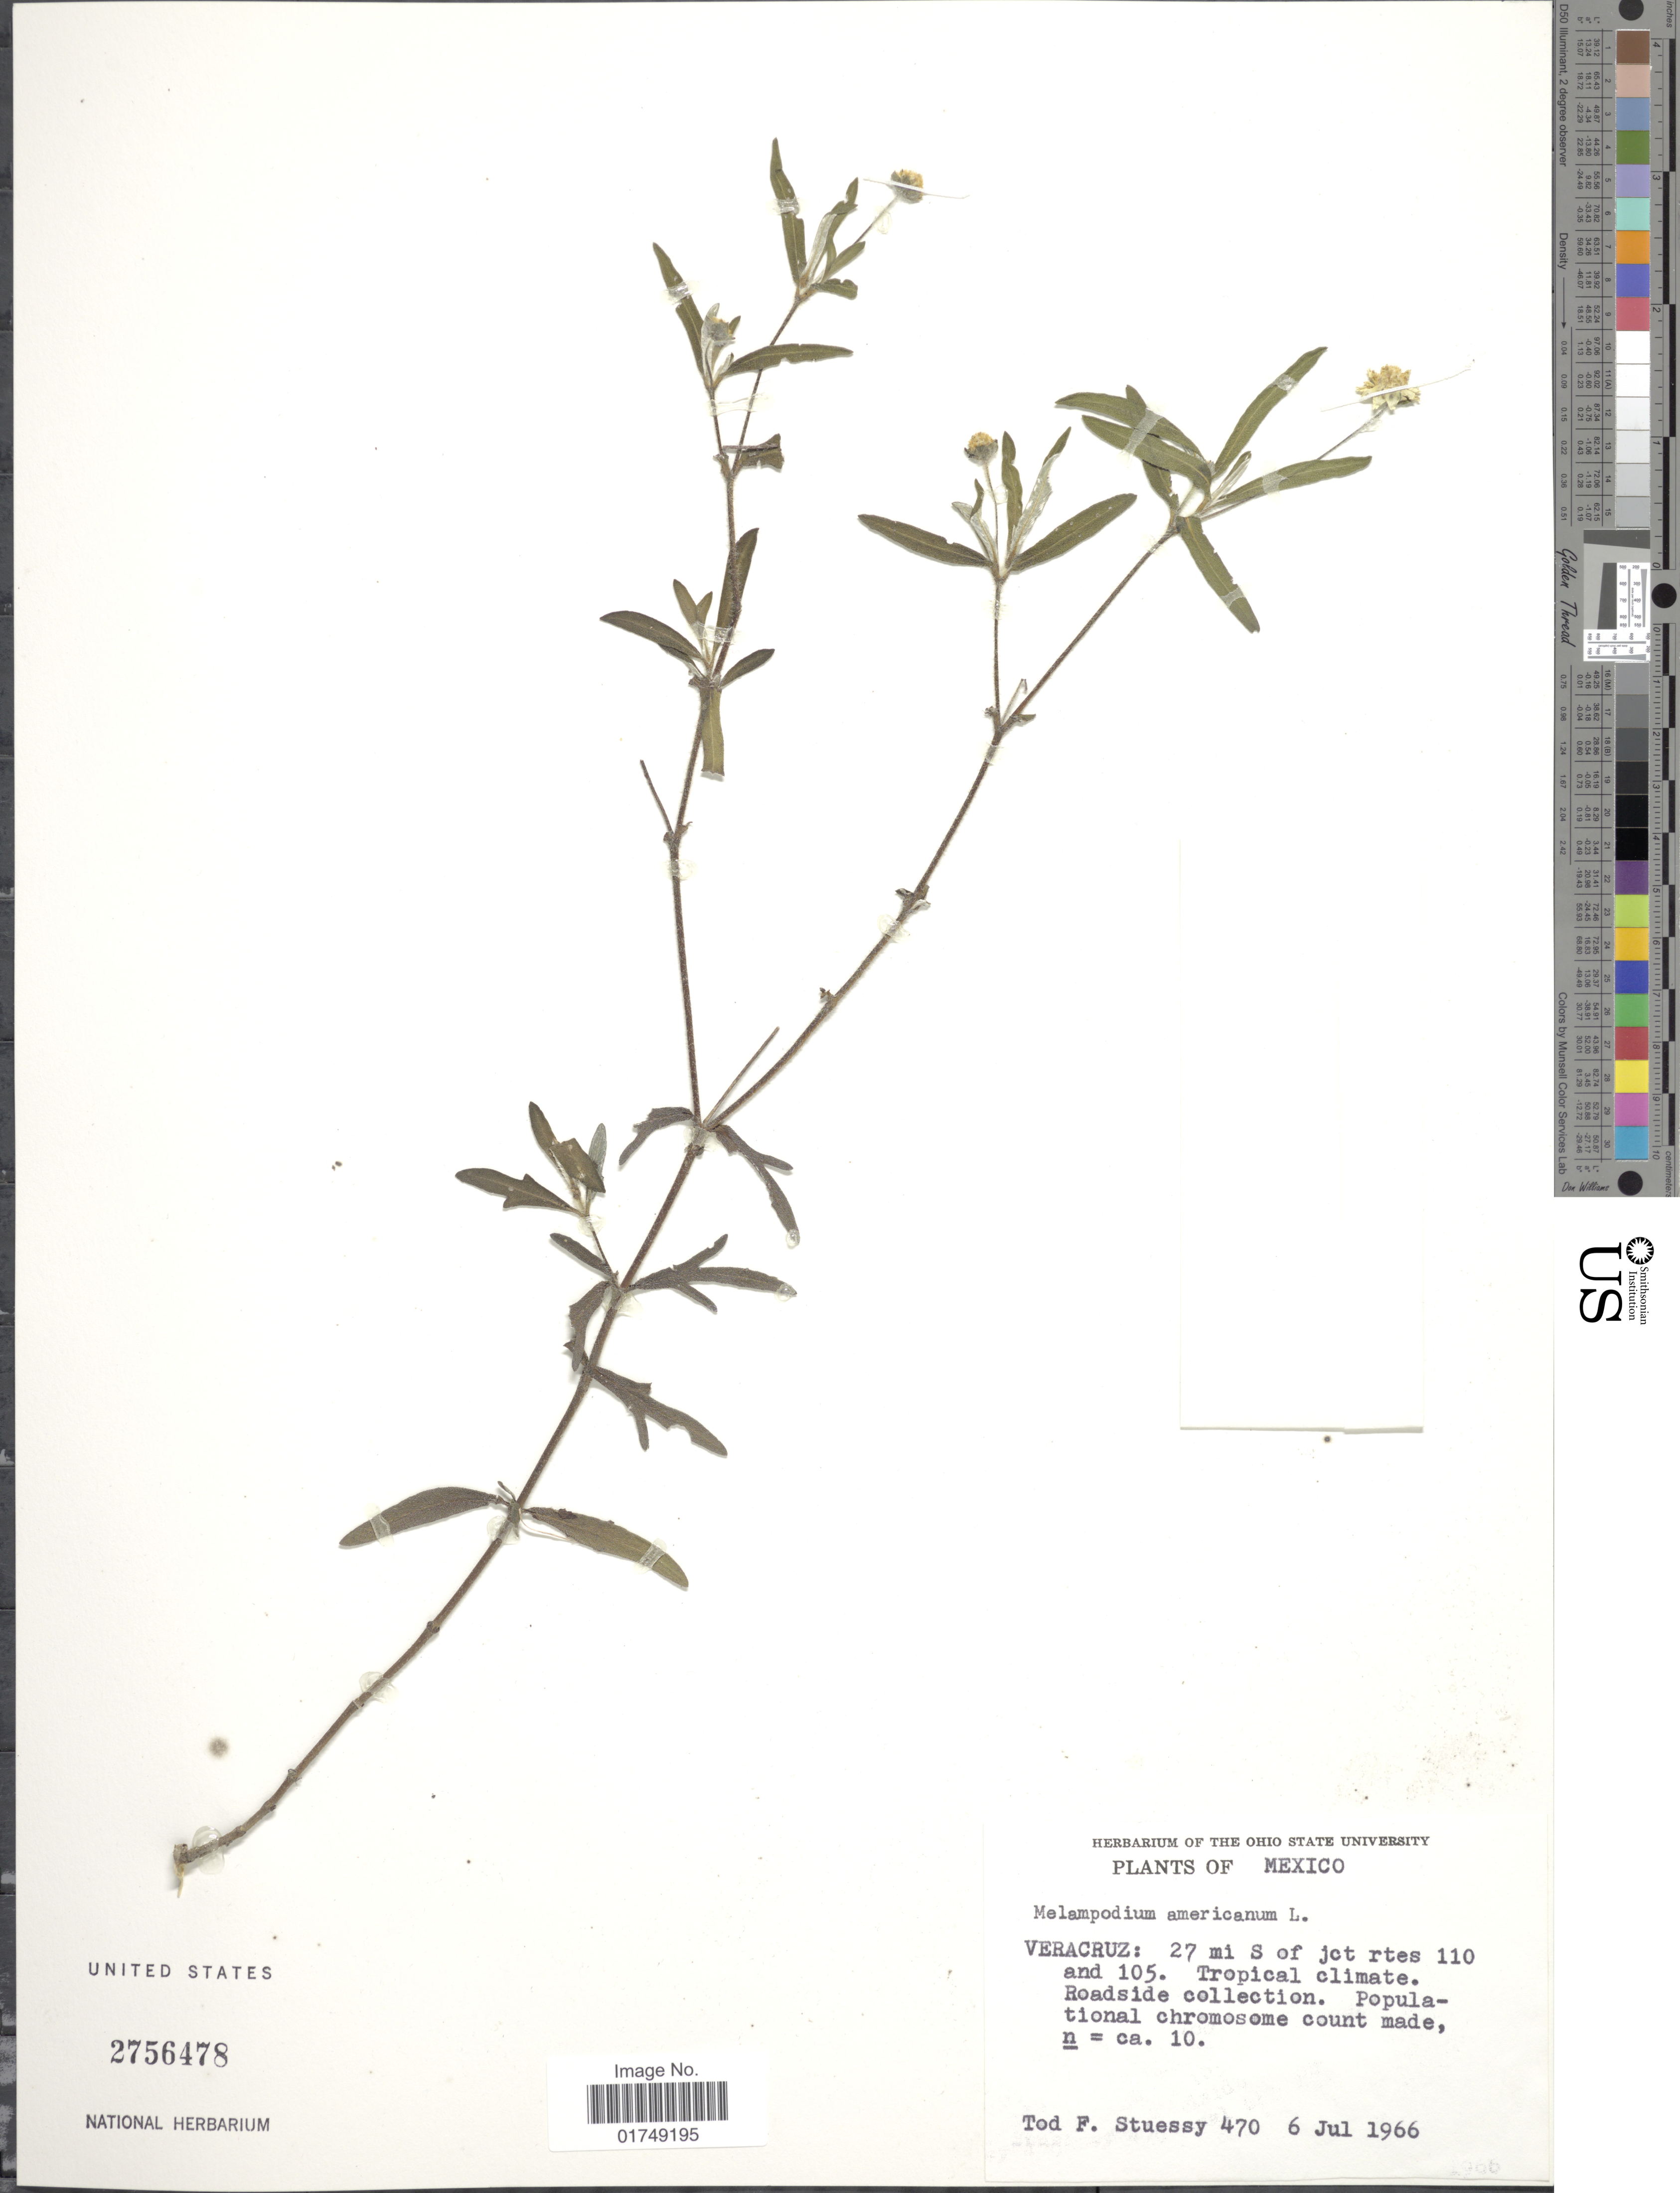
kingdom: Plantae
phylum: Tracheophyta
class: Magnoliopsida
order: Asterales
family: Asteraceae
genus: Melampodium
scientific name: Melampodium americanum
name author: L.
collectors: T. Stuessy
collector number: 470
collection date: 1966-07-06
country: Mexico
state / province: Veracruz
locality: Veracruz, 27 mi S of jct rtes 110 and 105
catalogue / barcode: US 2756478